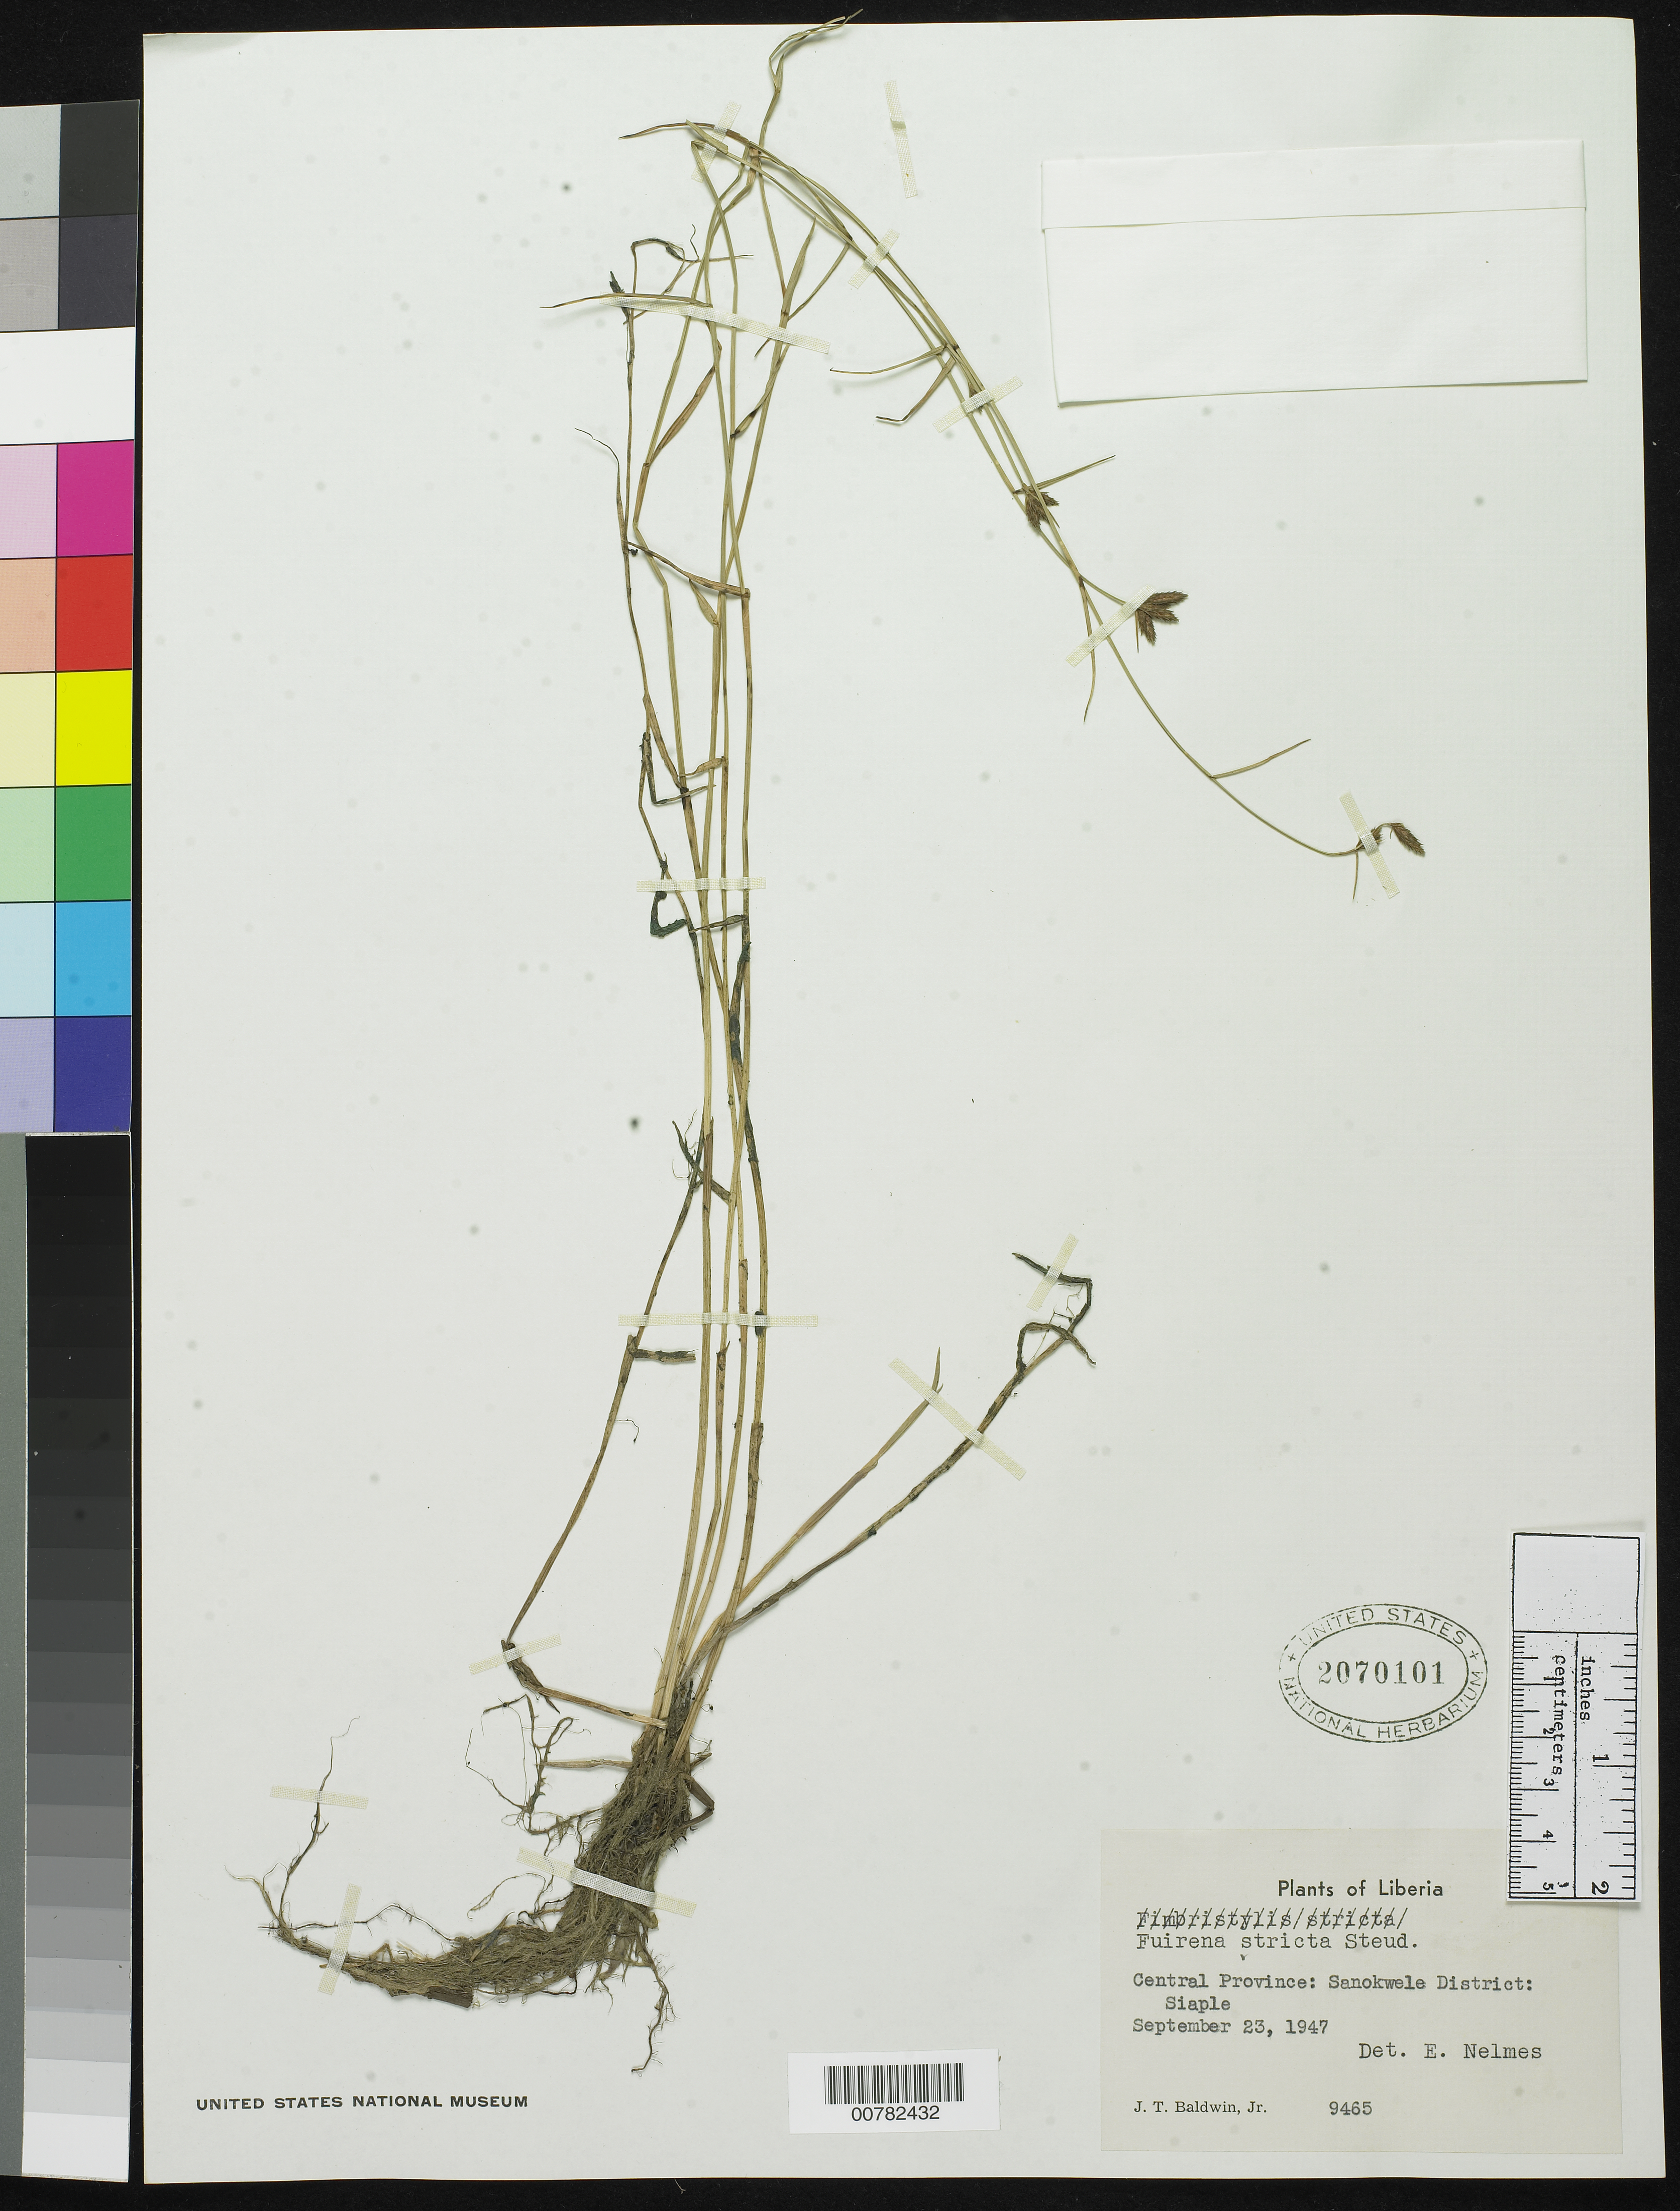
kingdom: Plantae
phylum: Tracheophyta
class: Liliopsida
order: Poales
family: Cyperaceae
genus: Fuirena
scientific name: Fuirena stricta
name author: Steud.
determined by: Nelmes, E.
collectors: J. T. Baldwin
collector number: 9465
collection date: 1947-09-23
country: Liberia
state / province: Nimba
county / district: Sanokwele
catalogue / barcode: US 2070101